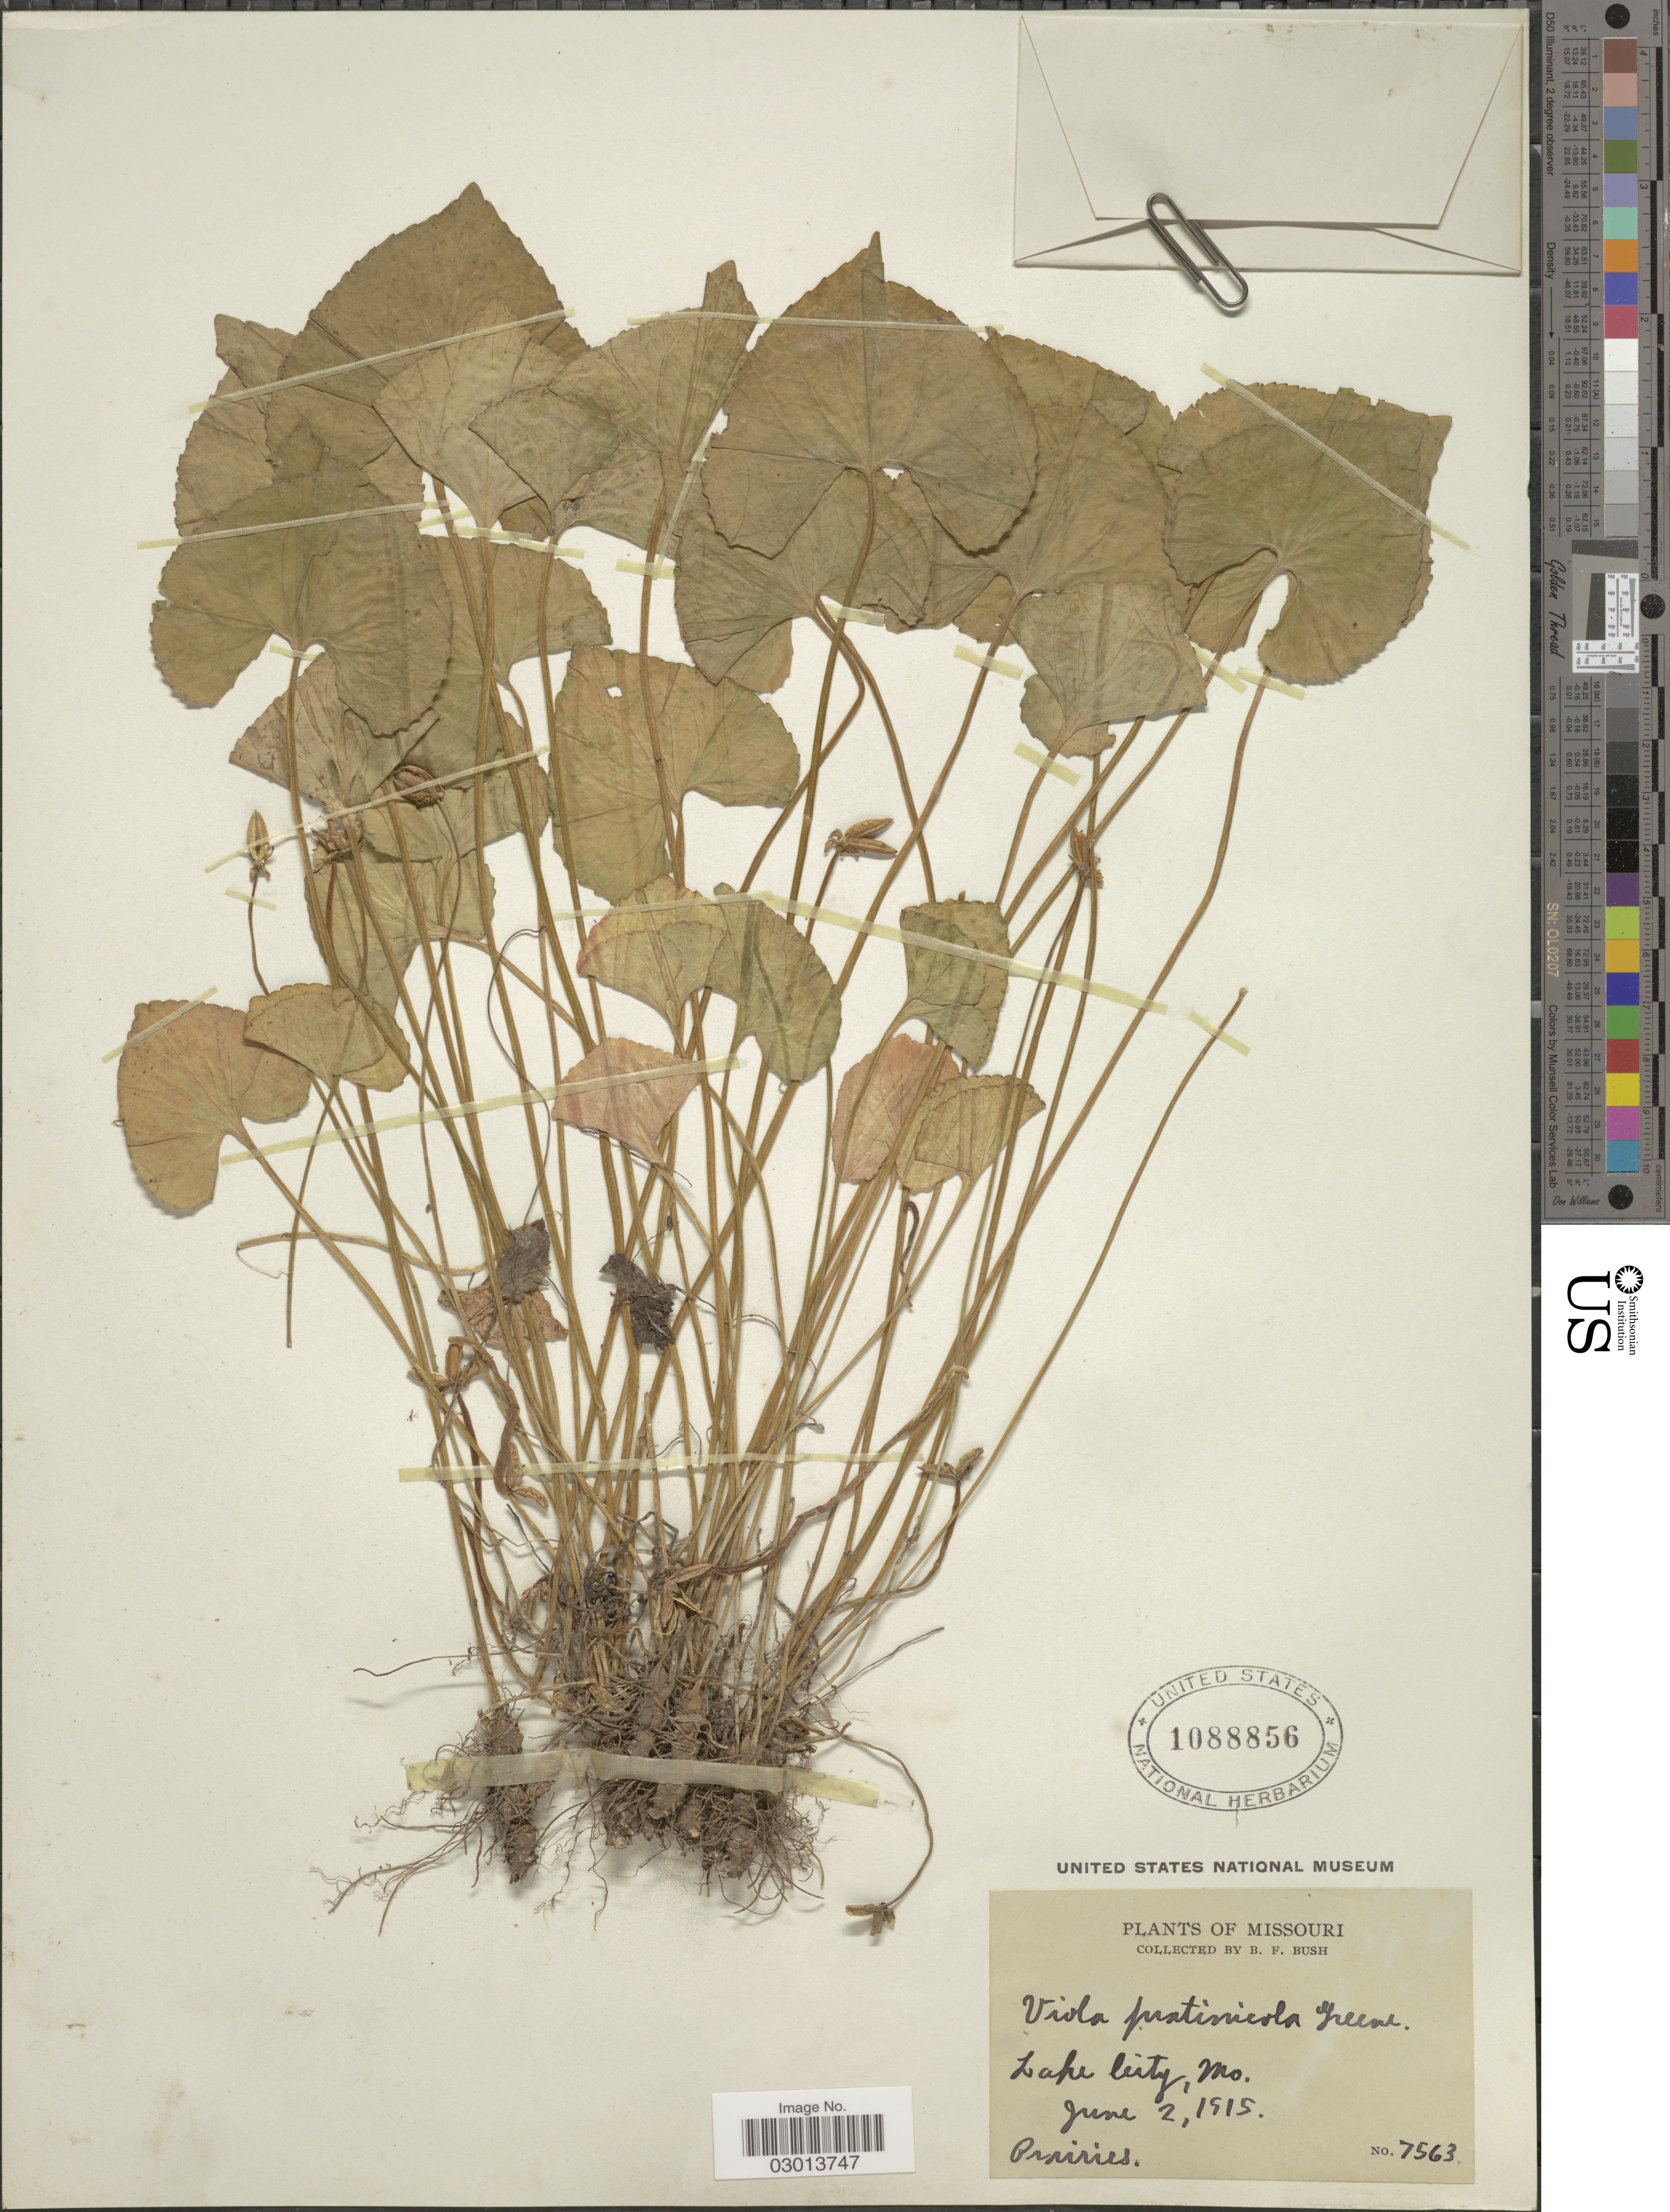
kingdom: Plantae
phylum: Tracheophyta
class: Magnoliopsida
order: Malpighiales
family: Violaceae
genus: Viola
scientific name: Viola pratincola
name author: Greene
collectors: B. F. Bush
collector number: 7563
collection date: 1915-06-02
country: United States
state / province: Missouri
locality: Lake City.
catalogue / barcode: US 1088856